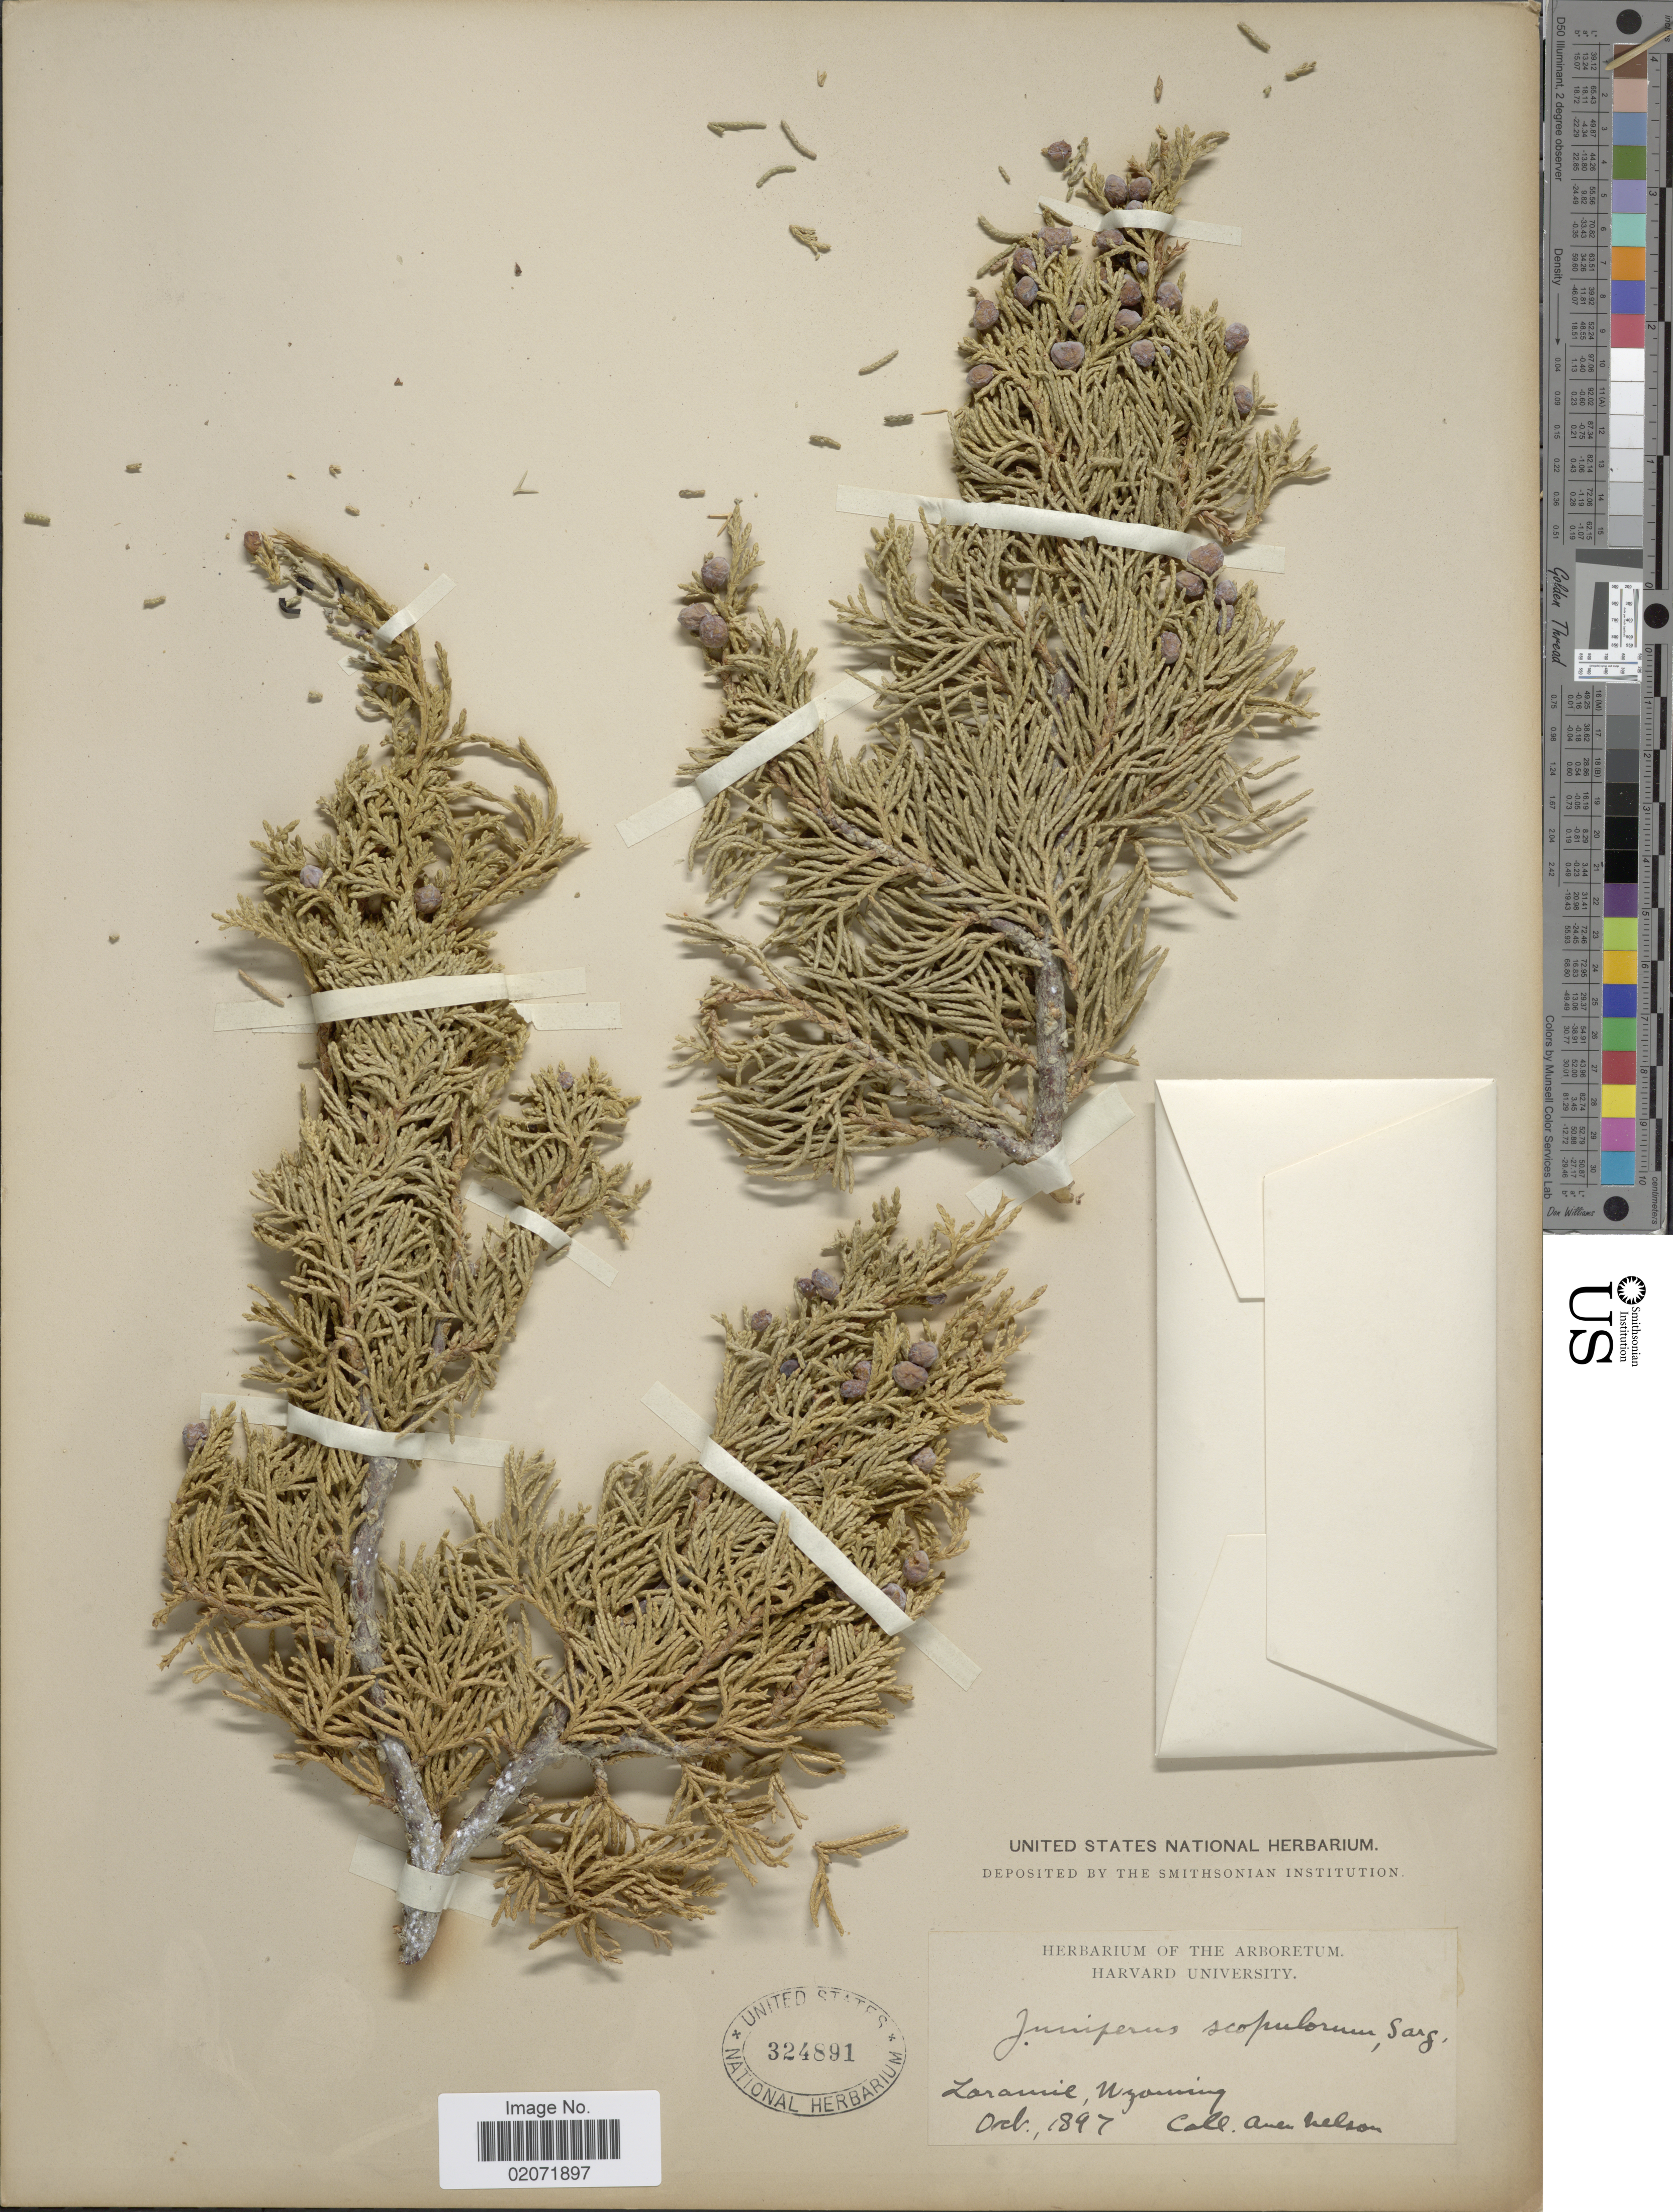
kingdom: Plantae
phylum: Tracheophyta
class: Pinopsida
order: Pinales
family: Cupressaceae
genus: Juniperus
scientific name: Juniperus scopulorum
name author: Sarg.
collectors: A. Nelson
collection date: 1897-10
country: United States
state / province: Wyoming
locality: Laramie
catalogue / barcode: US 324891